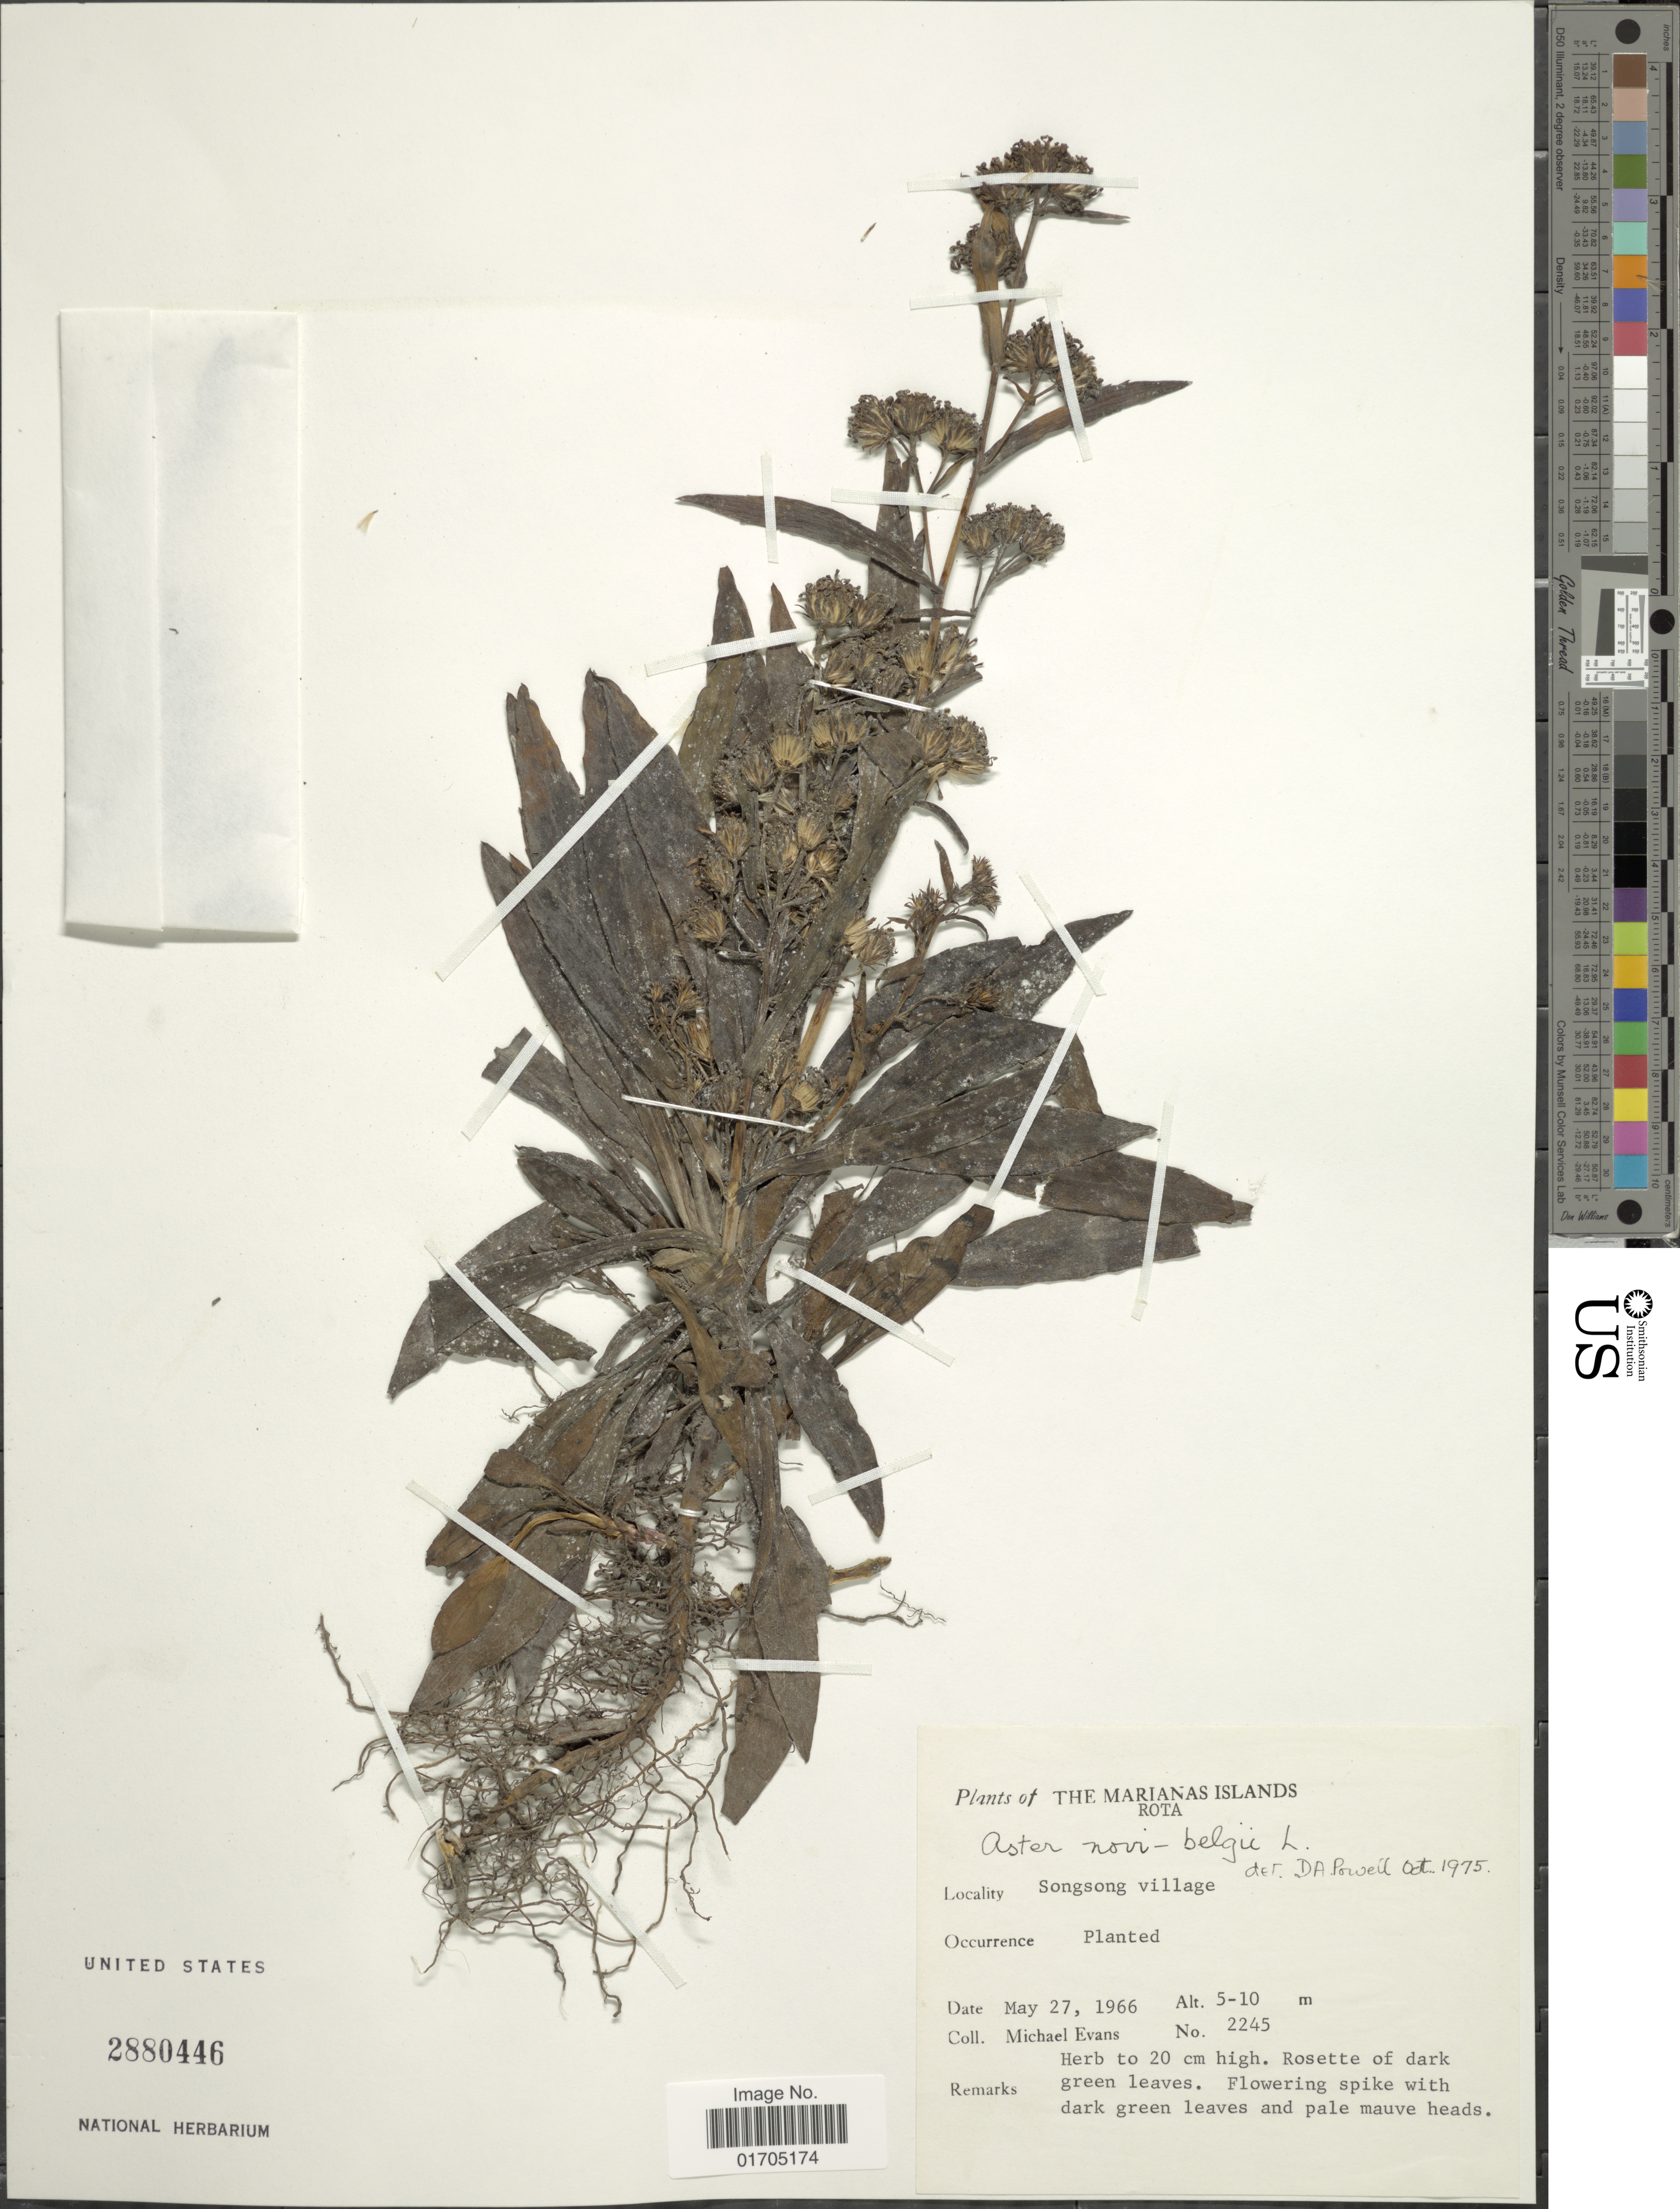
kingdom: Plantae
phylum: Tracheophyta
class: Magnoliopsida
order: Asterales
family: Asteraceae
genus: Symphyotrichum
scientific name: Symphyotrichum novi-belgii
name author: (L.) G.L. Nesom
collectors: M. Evans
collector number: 2245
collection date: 1966-05-27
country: Northern Mariana Islands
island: Rota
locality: Rota, Songsong village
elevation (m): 5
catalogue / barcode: US 2880446